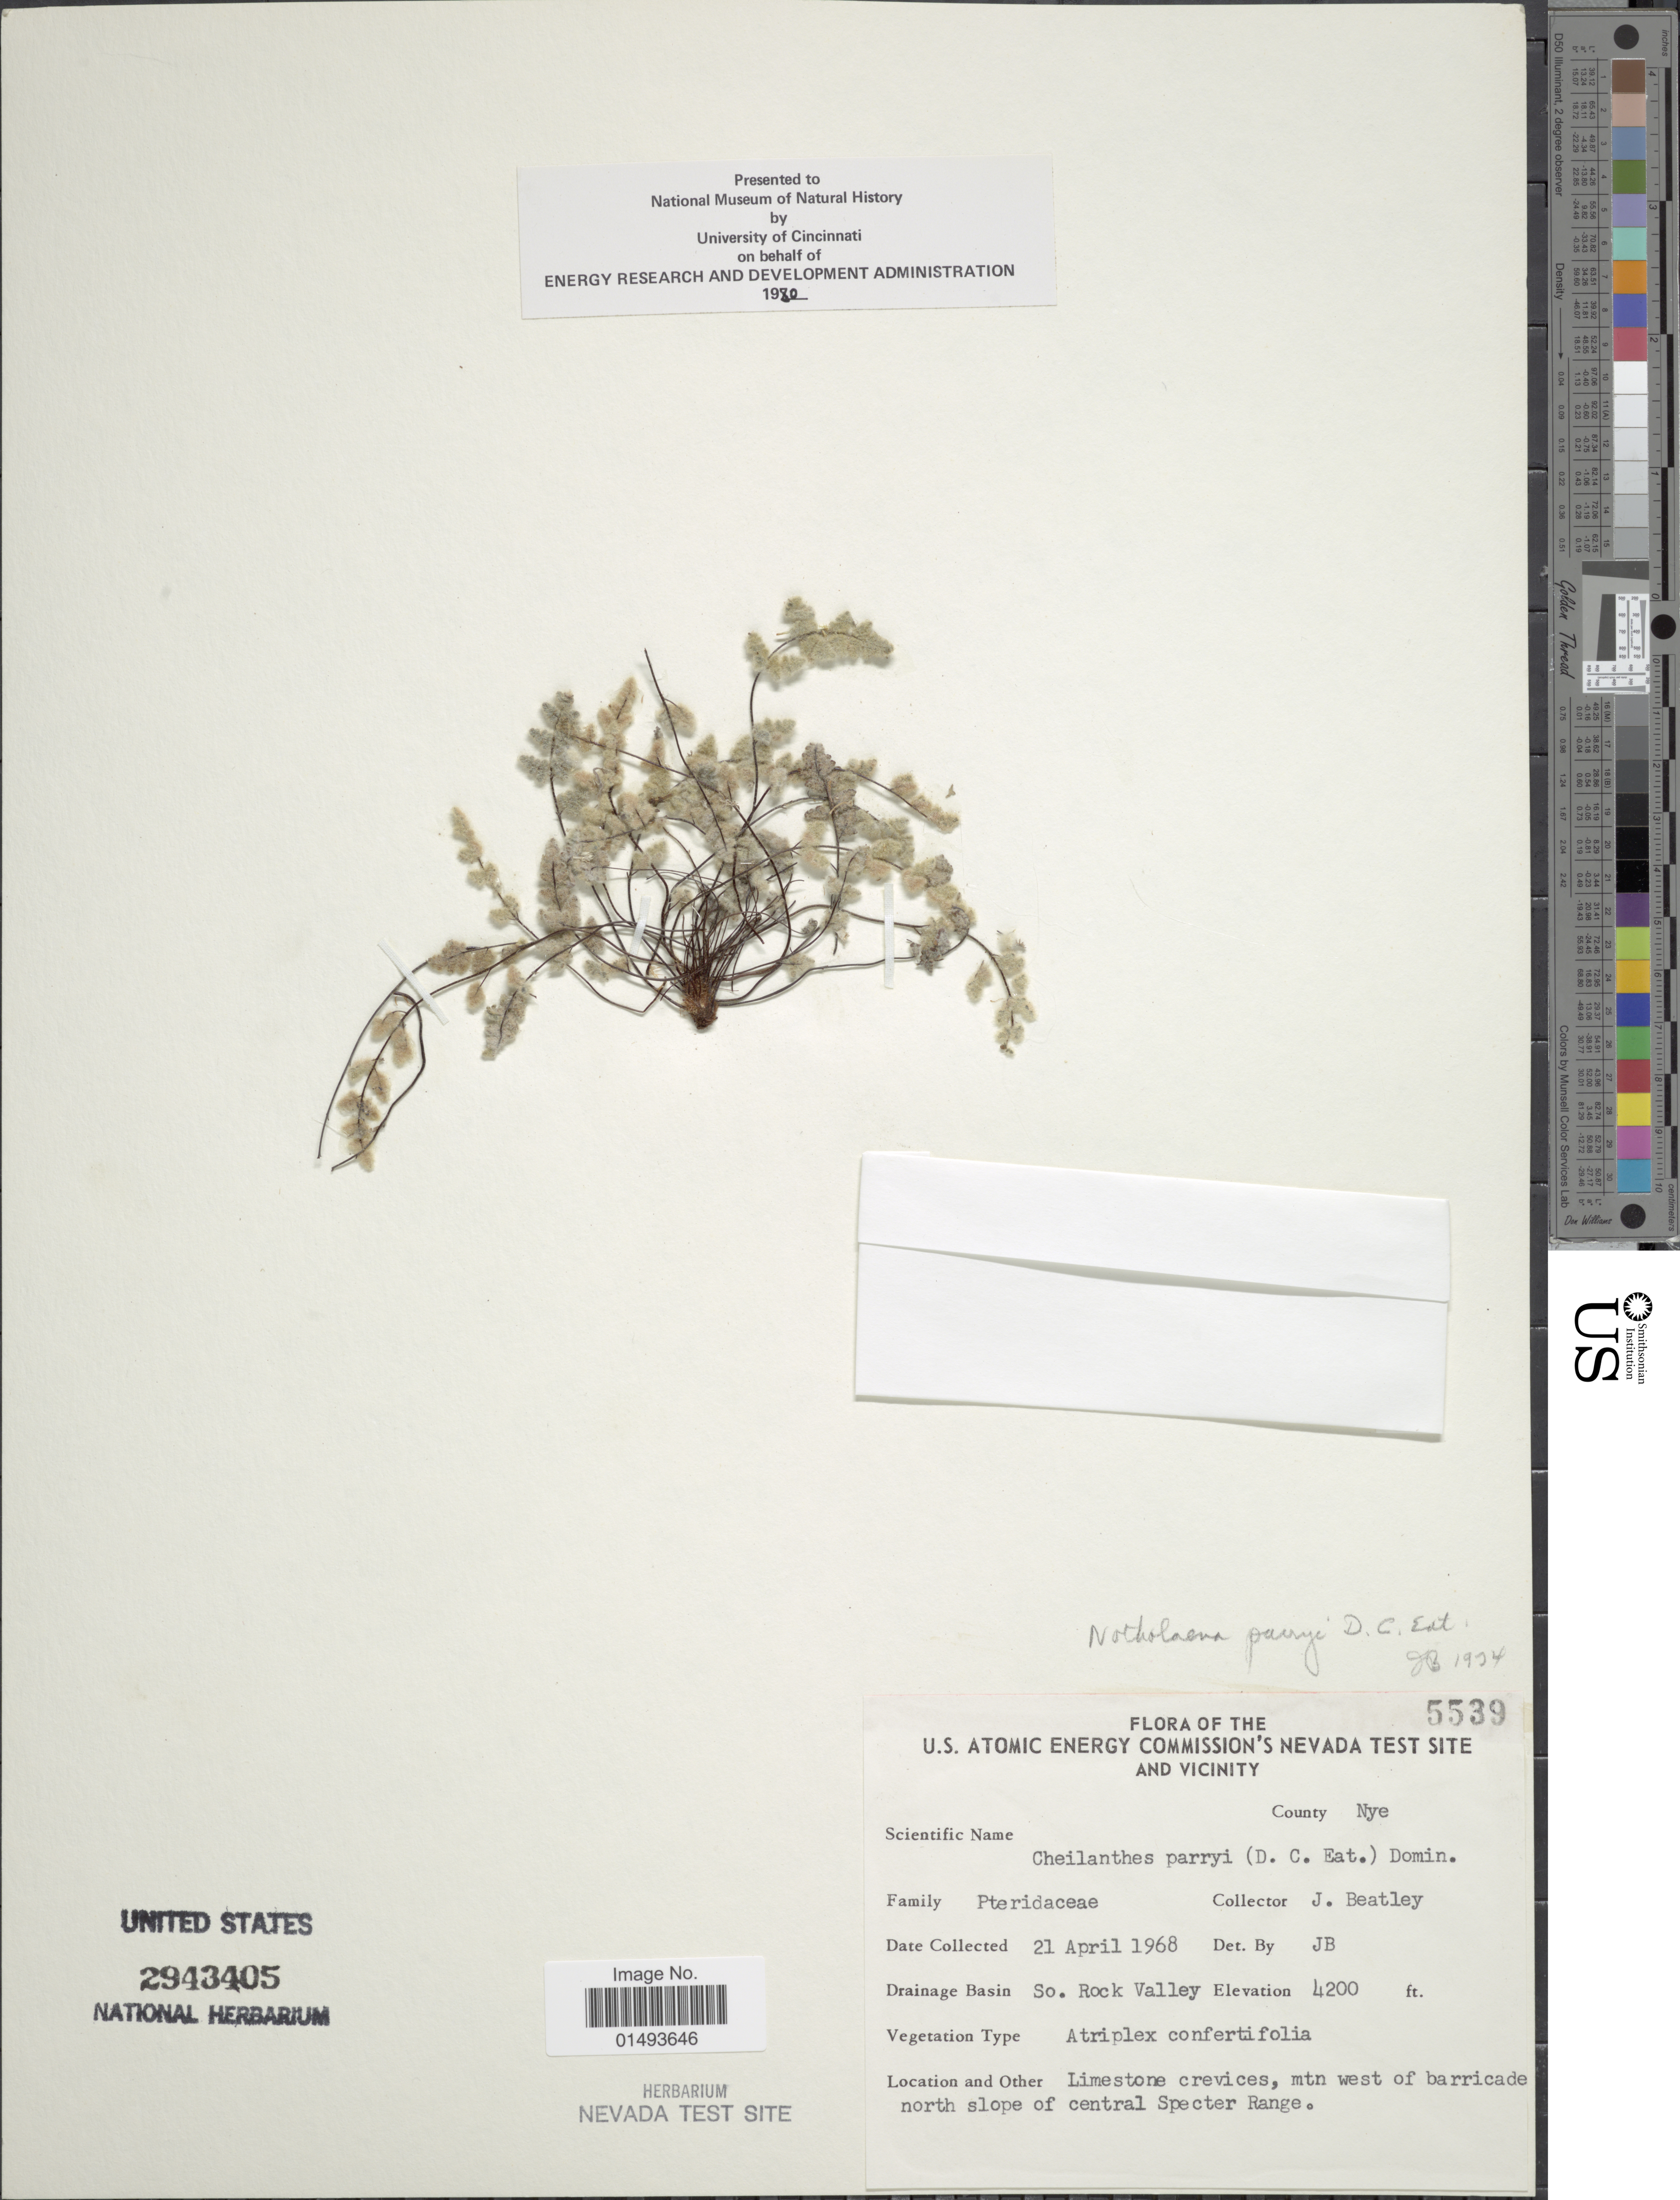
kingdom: Plantae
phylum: Tracheophyta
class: Polypodiopsida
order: Polypodiales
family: Pteridaceae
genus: Myriopteris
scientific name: Myriopteris parryi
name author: (D.C. Eaton) Grusz & Windham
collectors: J. C. Beatley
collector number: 5539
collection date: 1968-04-21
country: United States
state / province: Nevada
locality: Flora of the U.S. Atomic Energy Commision's Nevada Test Site and Vicinity, Limestone crevices, mtn west of barricade north slope of central Specter Range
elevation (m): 1280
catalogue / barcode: US 2943405